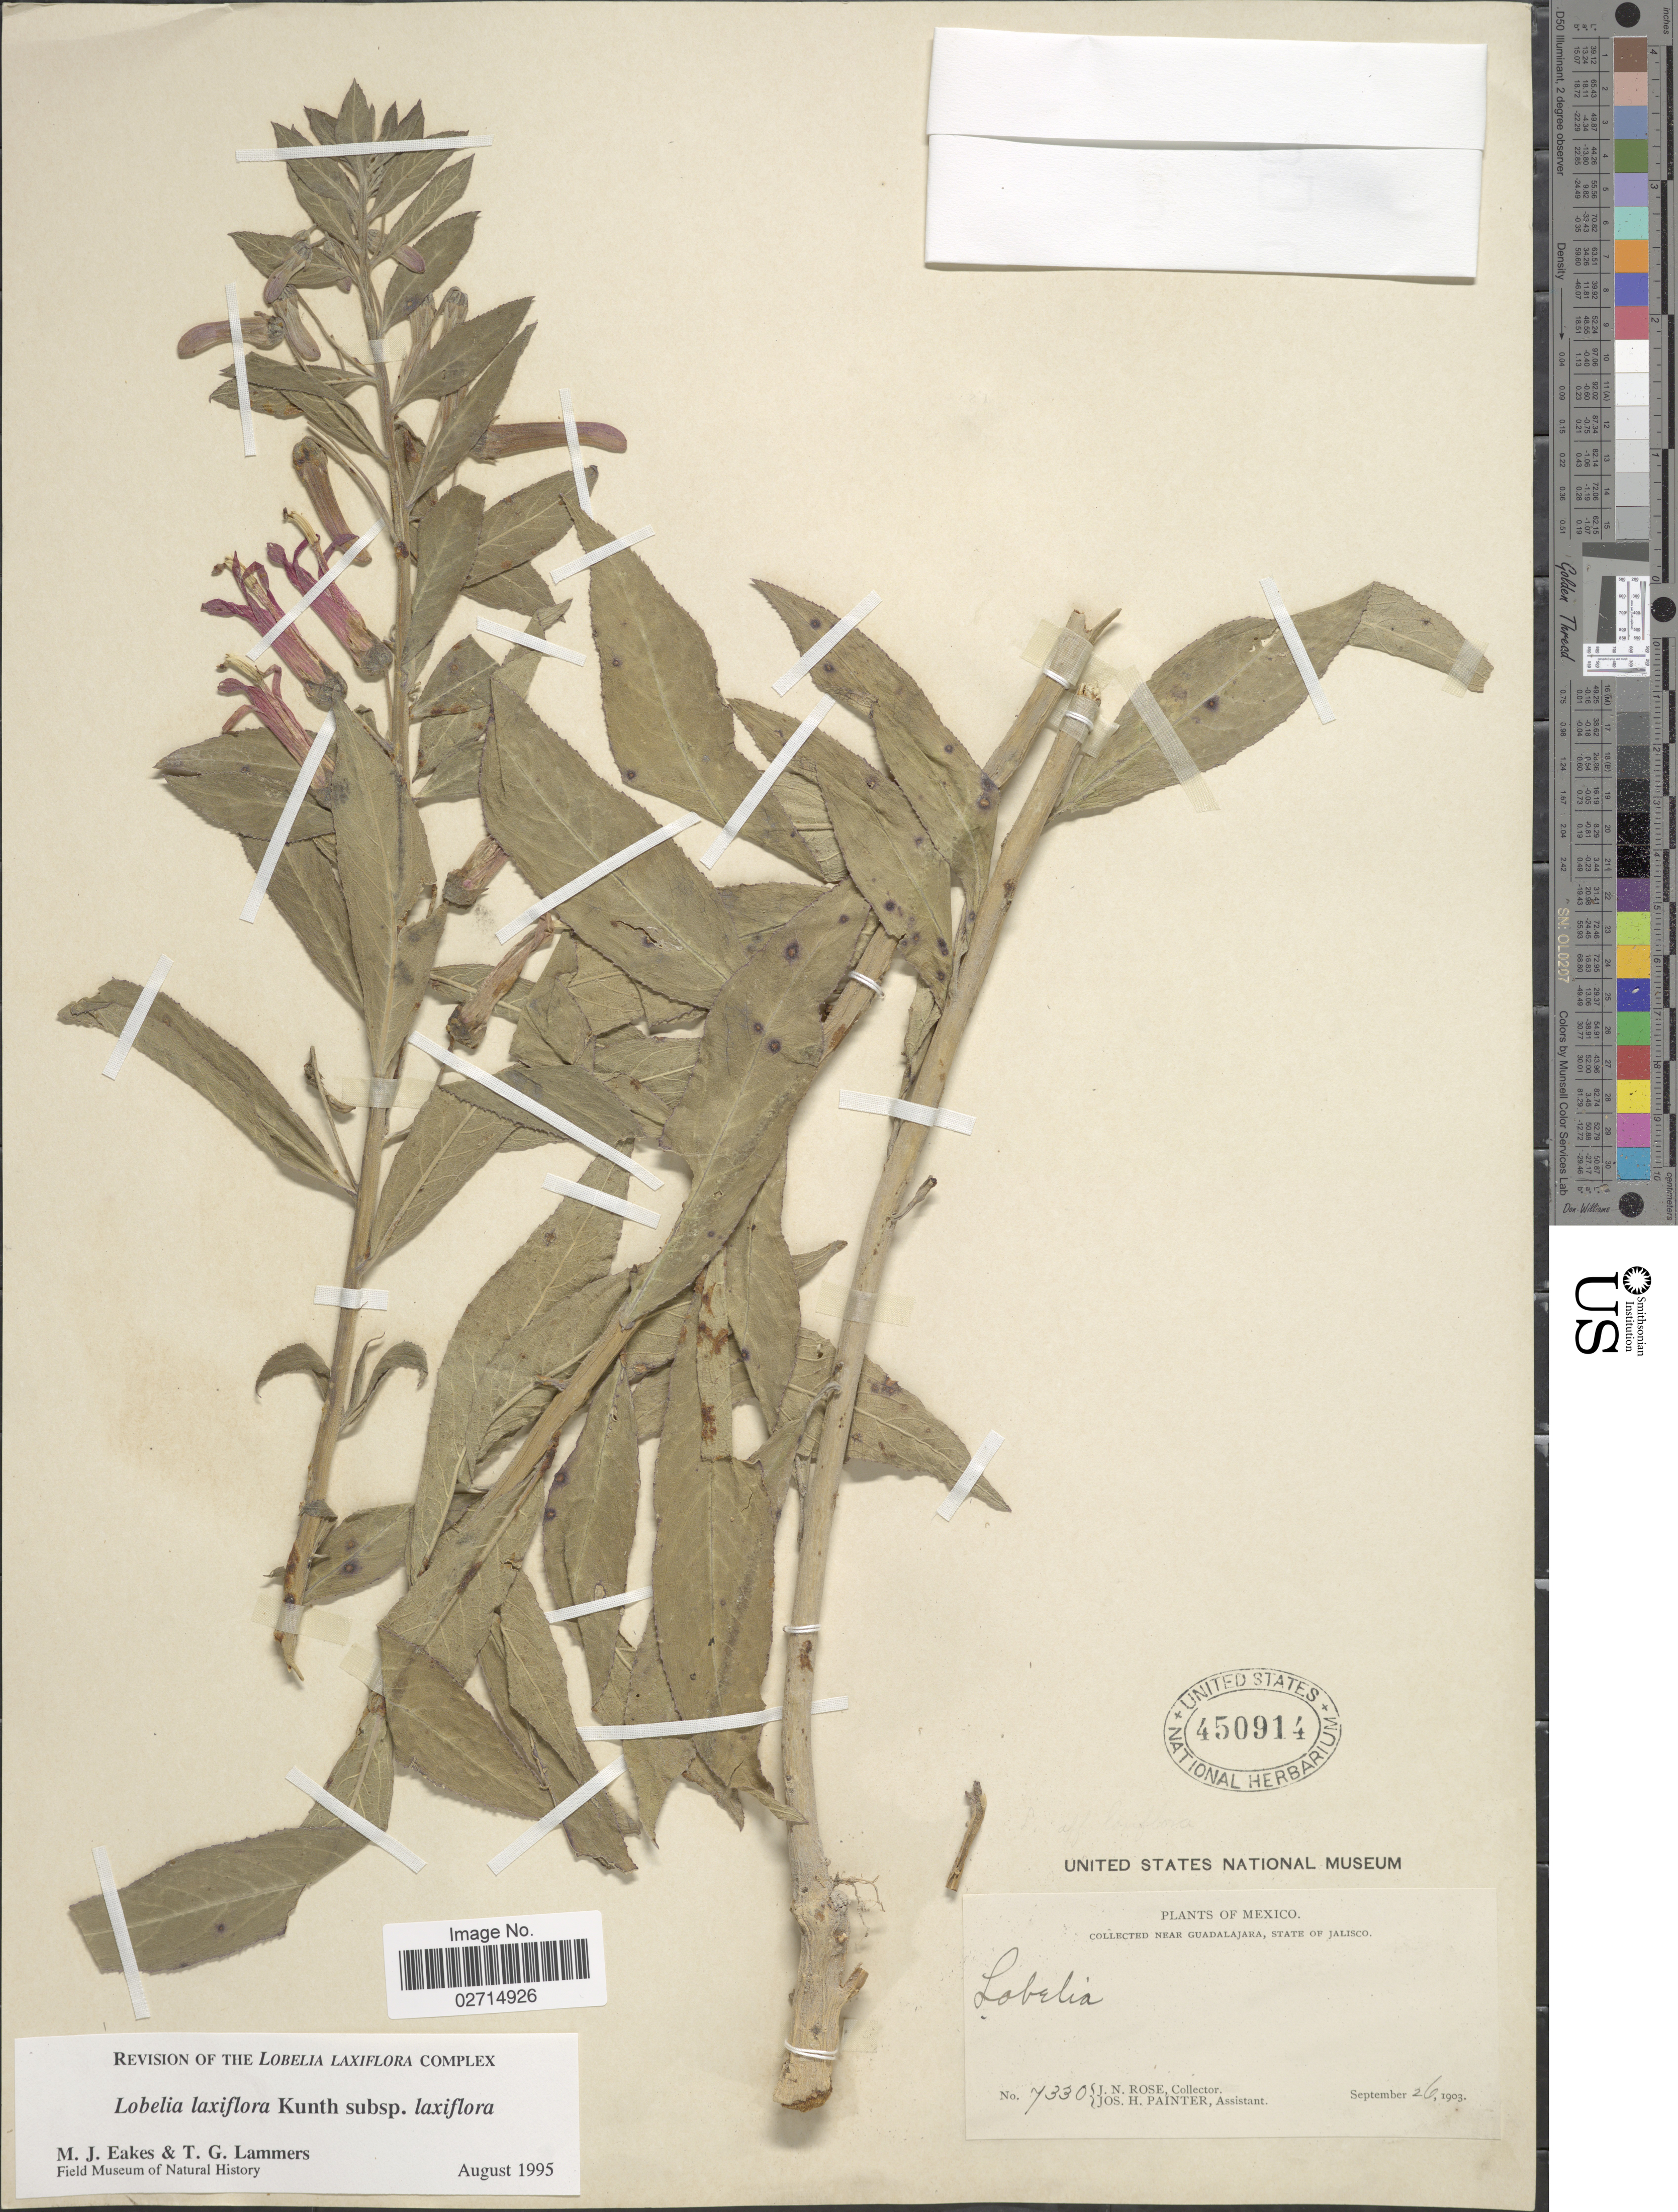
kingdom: Plantae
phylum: Tracheophyta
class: Magnoliopsida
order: Asterales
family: Campanulaceae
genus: Lobelia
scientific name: Lobelia laxiflora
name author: Kunth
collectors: J. N. Rose & J. H. Painter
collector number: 7330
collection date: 1903-09-26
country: Mexico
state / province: Jalisco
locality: Near Guadalajara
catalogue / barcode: US 450914